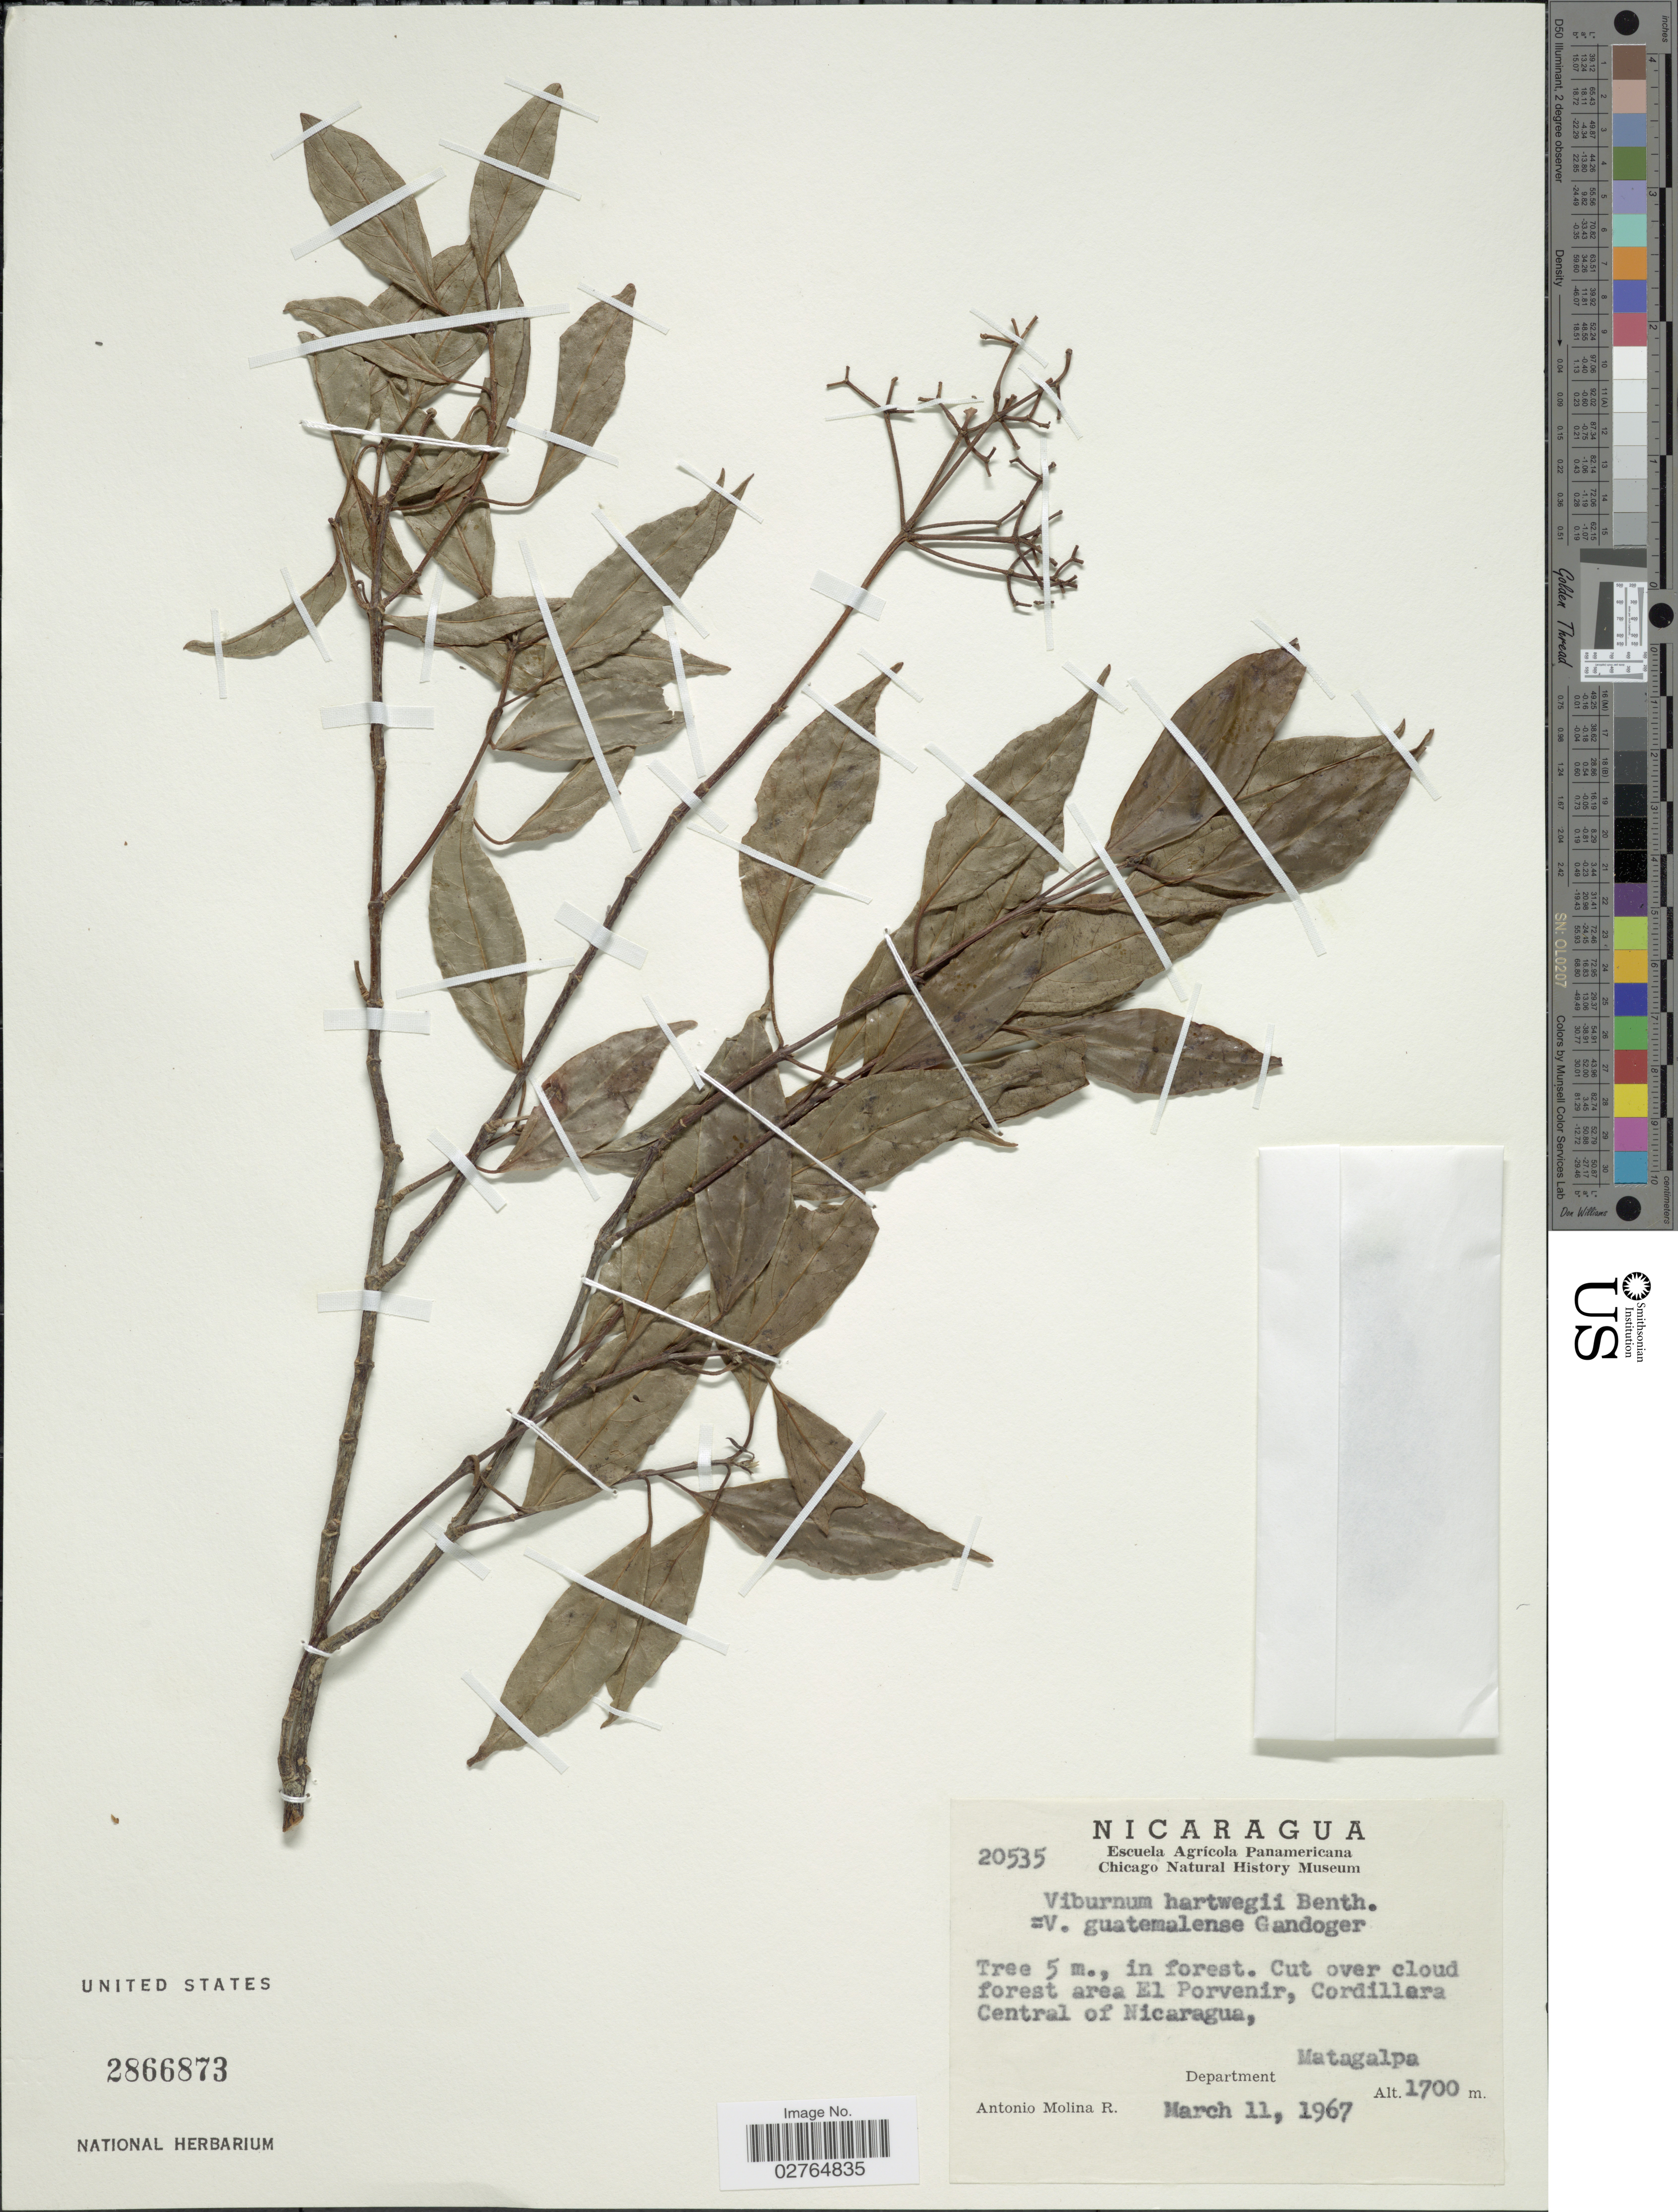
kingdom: Plantae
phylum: Tracheophyta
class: Magnoliopsida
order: Dipsacales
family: Viburnaceae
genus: Viburnum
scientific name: Viburnum hartwegii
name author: Benth.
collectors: A. Molina R.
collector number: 20535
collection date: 1967-03-11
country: Nicaragua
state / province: Matagalpa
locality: Cut over cloud forest area El Porvenir, Cordillera Central of Nicaragua. Department Matagalpa.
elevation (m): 1700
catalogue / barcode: US 2866873